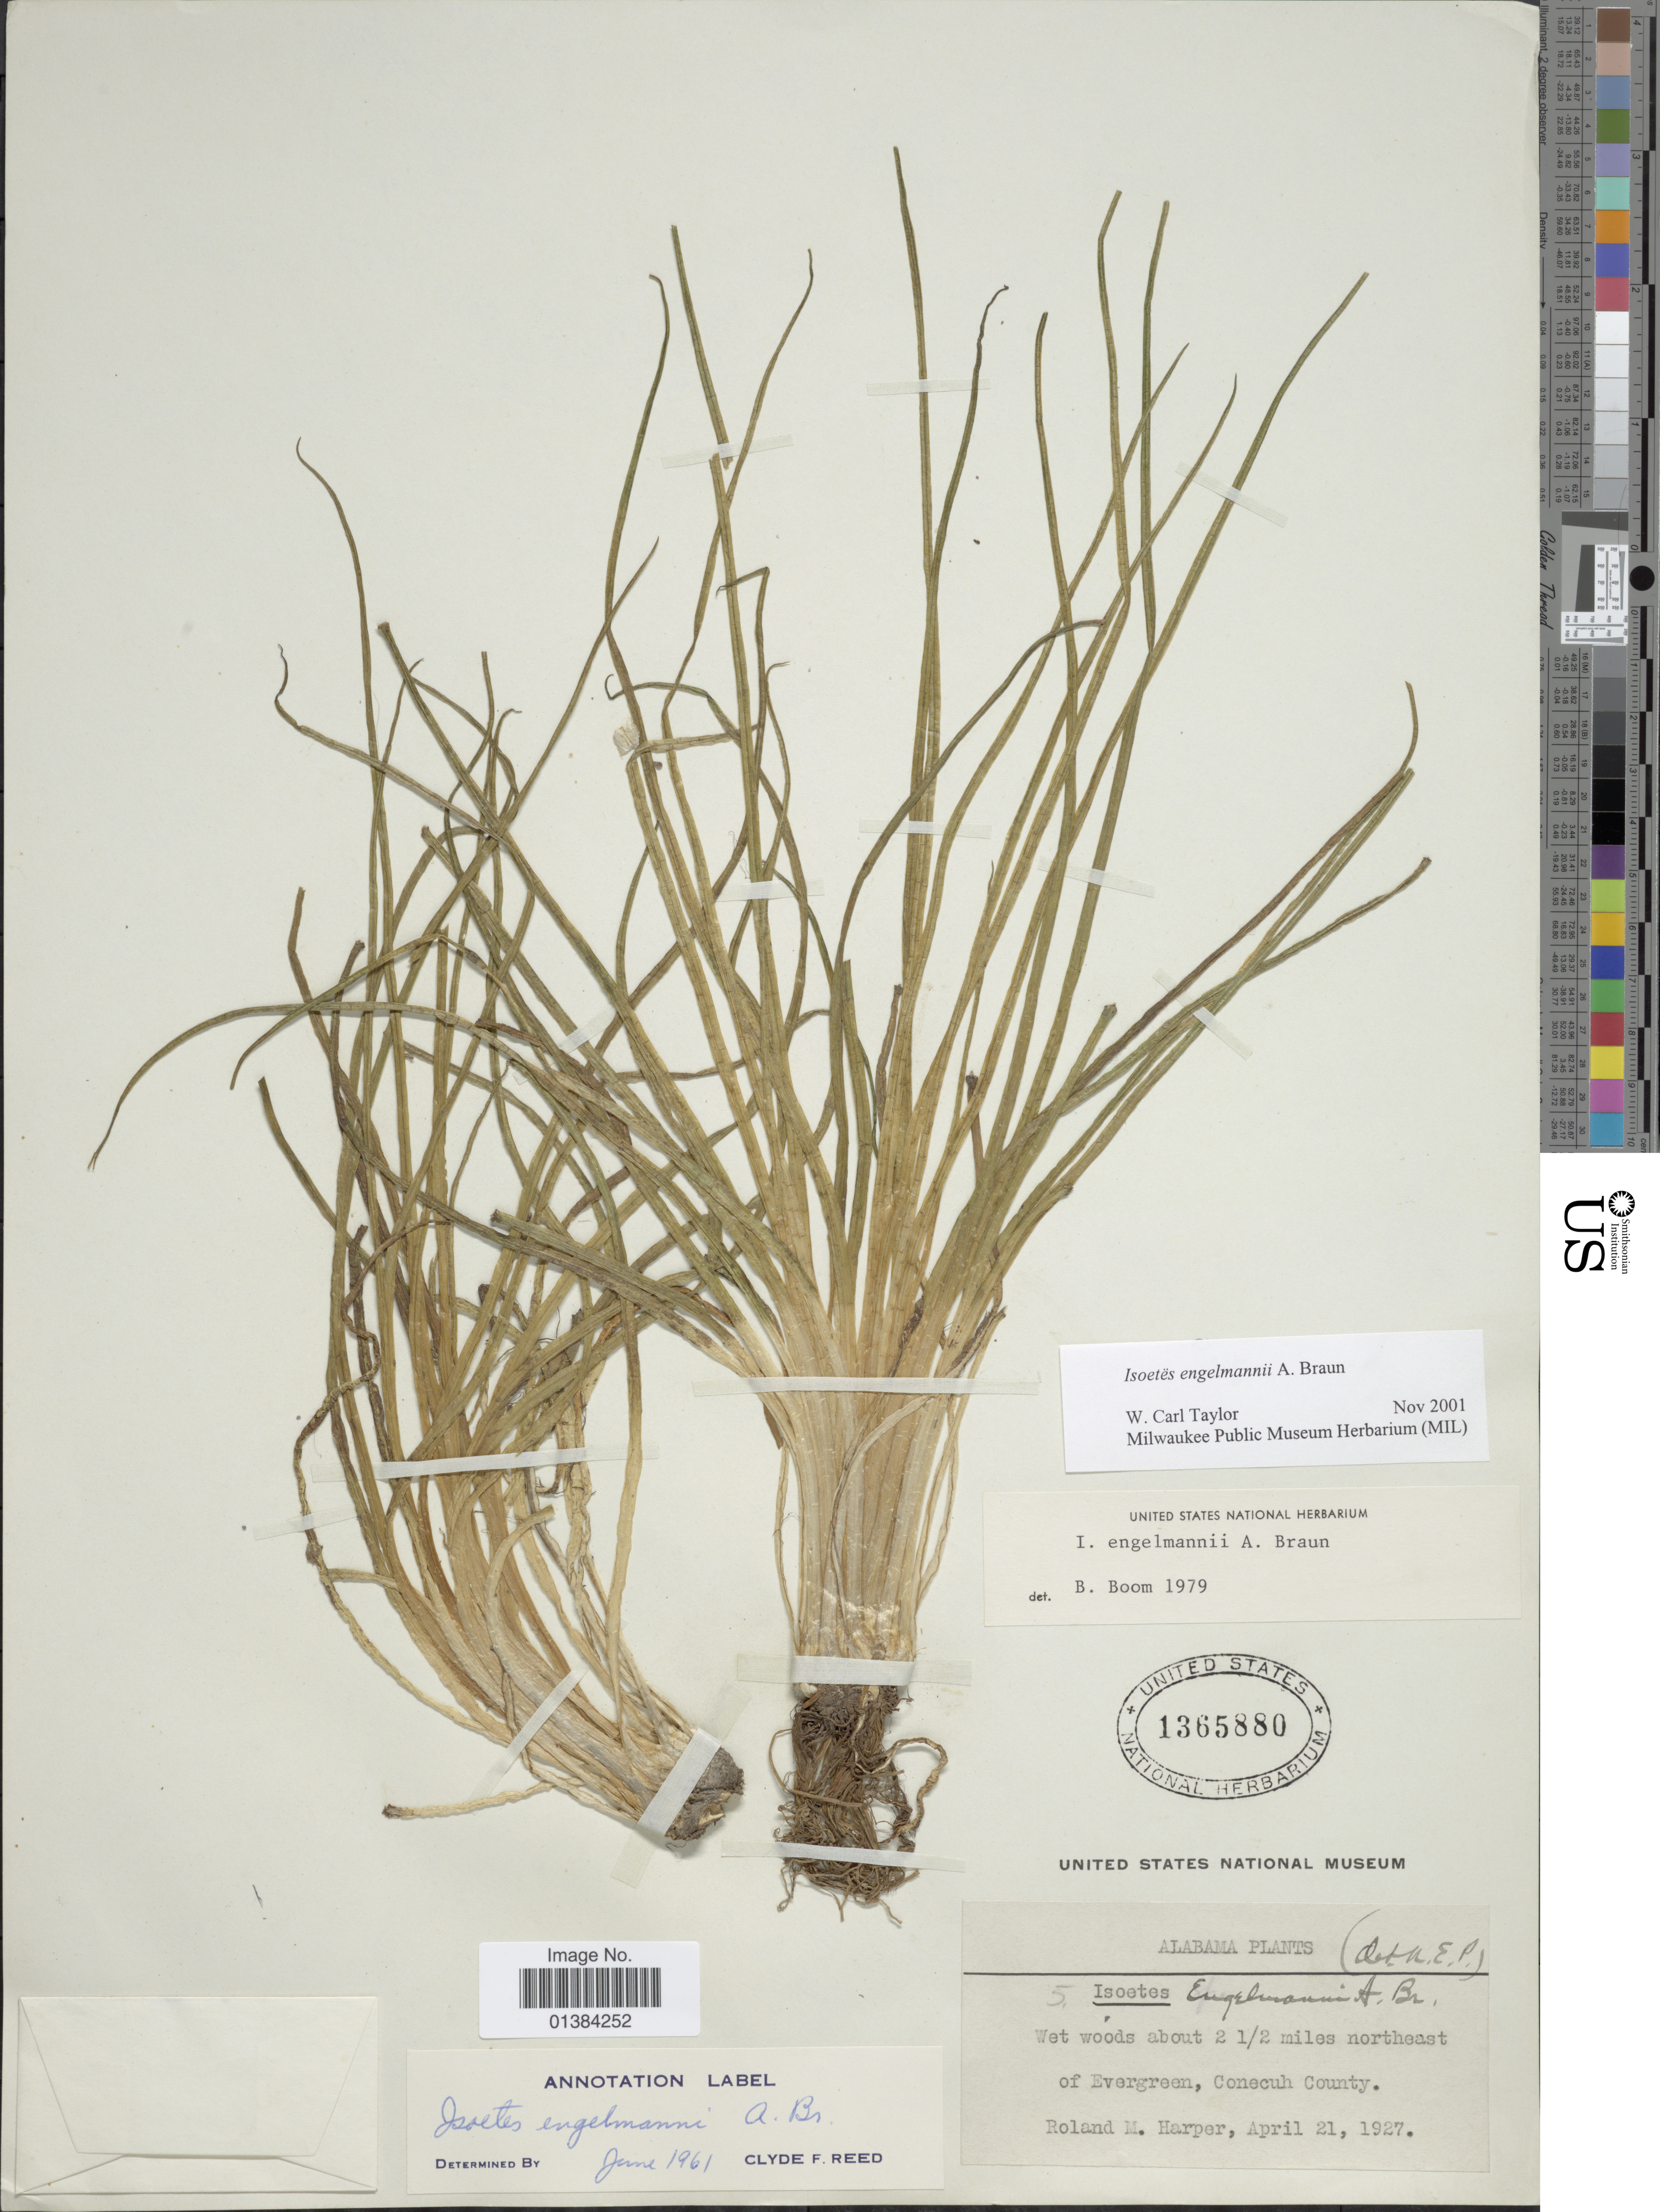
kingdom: Plantae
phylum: Tracheophyta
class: Lycopodiopsida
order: Isoetales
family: Isoetaceae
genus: Isoetes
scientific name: Isoetes engelmannii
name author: A. Braun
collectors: R. M. Harper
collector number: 5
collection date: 1927-04-21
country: United States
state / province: Alabama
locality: Wet woods about 2 1/2 miles northeast of Evergreen, Conecuh County.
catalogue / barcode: US 1365880